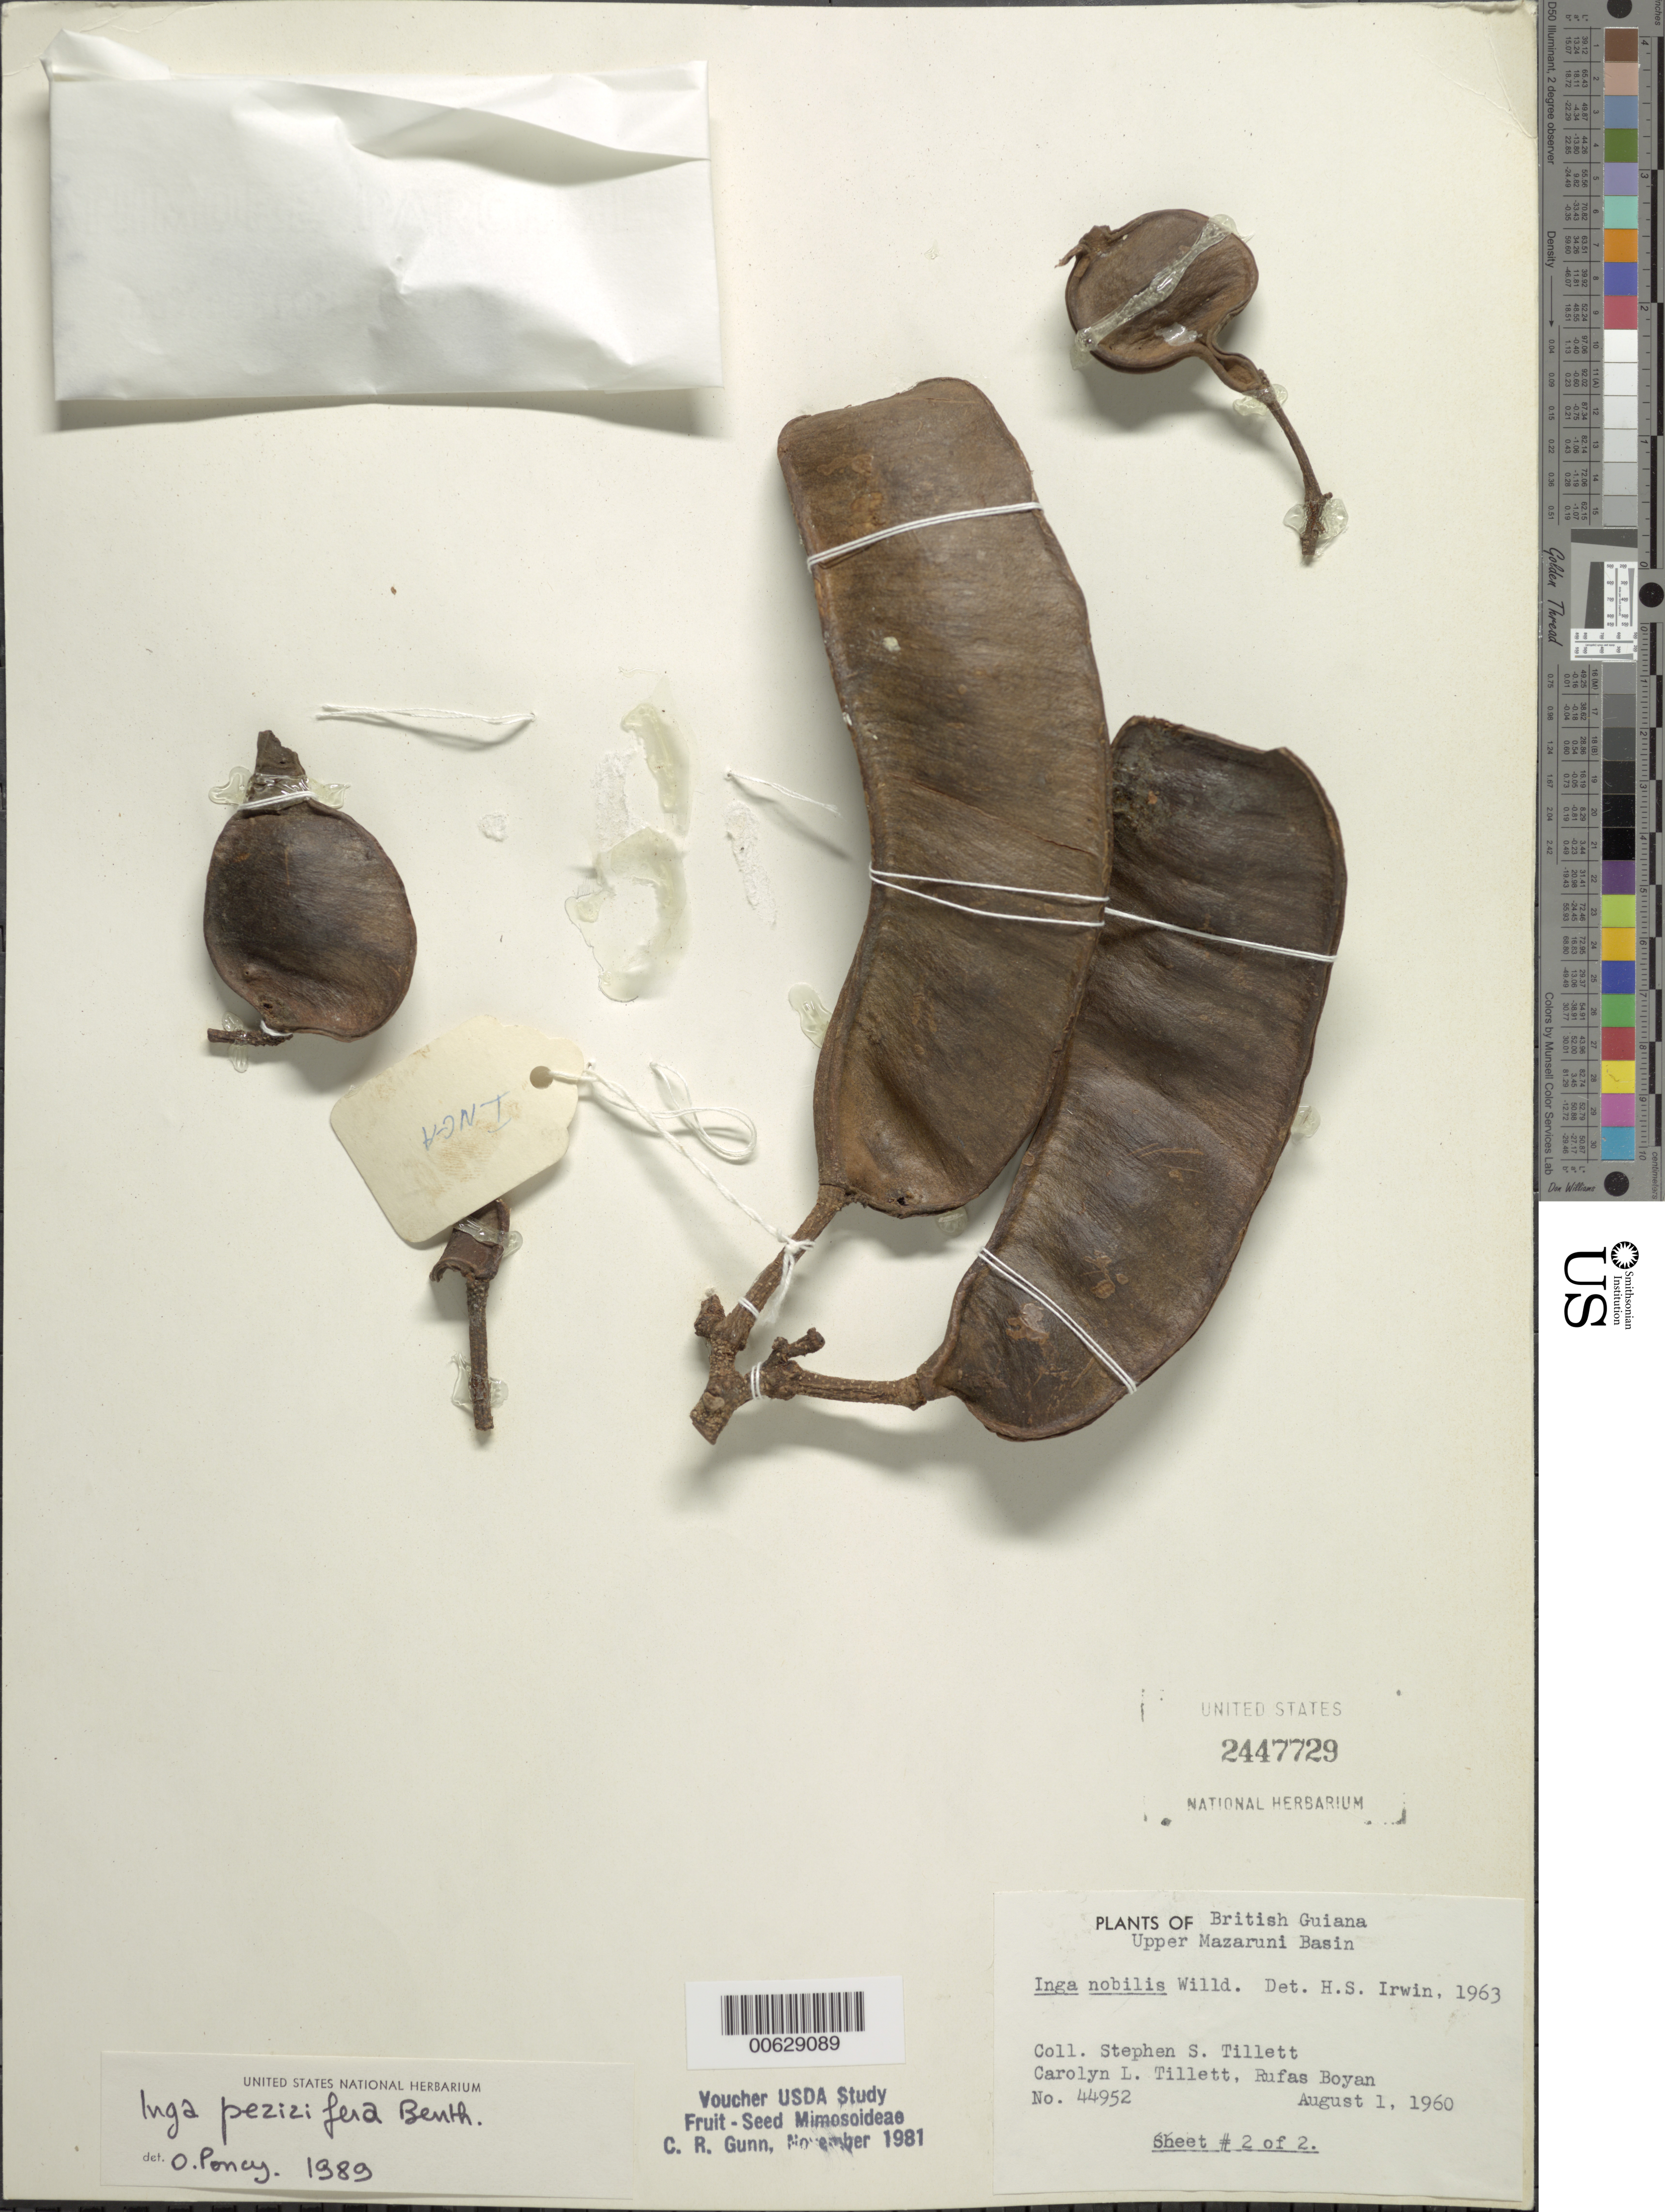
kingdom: Plantae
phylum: Tracheophyta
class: Magnoliopsida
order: Fabales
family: Fabaceae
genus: Inga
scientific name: Inga pezizifera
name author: Benth.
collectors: S. S. Tillett, C. L. Tillett & R. Boyan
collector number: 44952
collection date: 1960-08-01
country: Guyana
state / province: Cuyuni-Mazaruni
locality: British Guiana, Upper Mazaruni Basin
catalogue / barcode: US 2447729